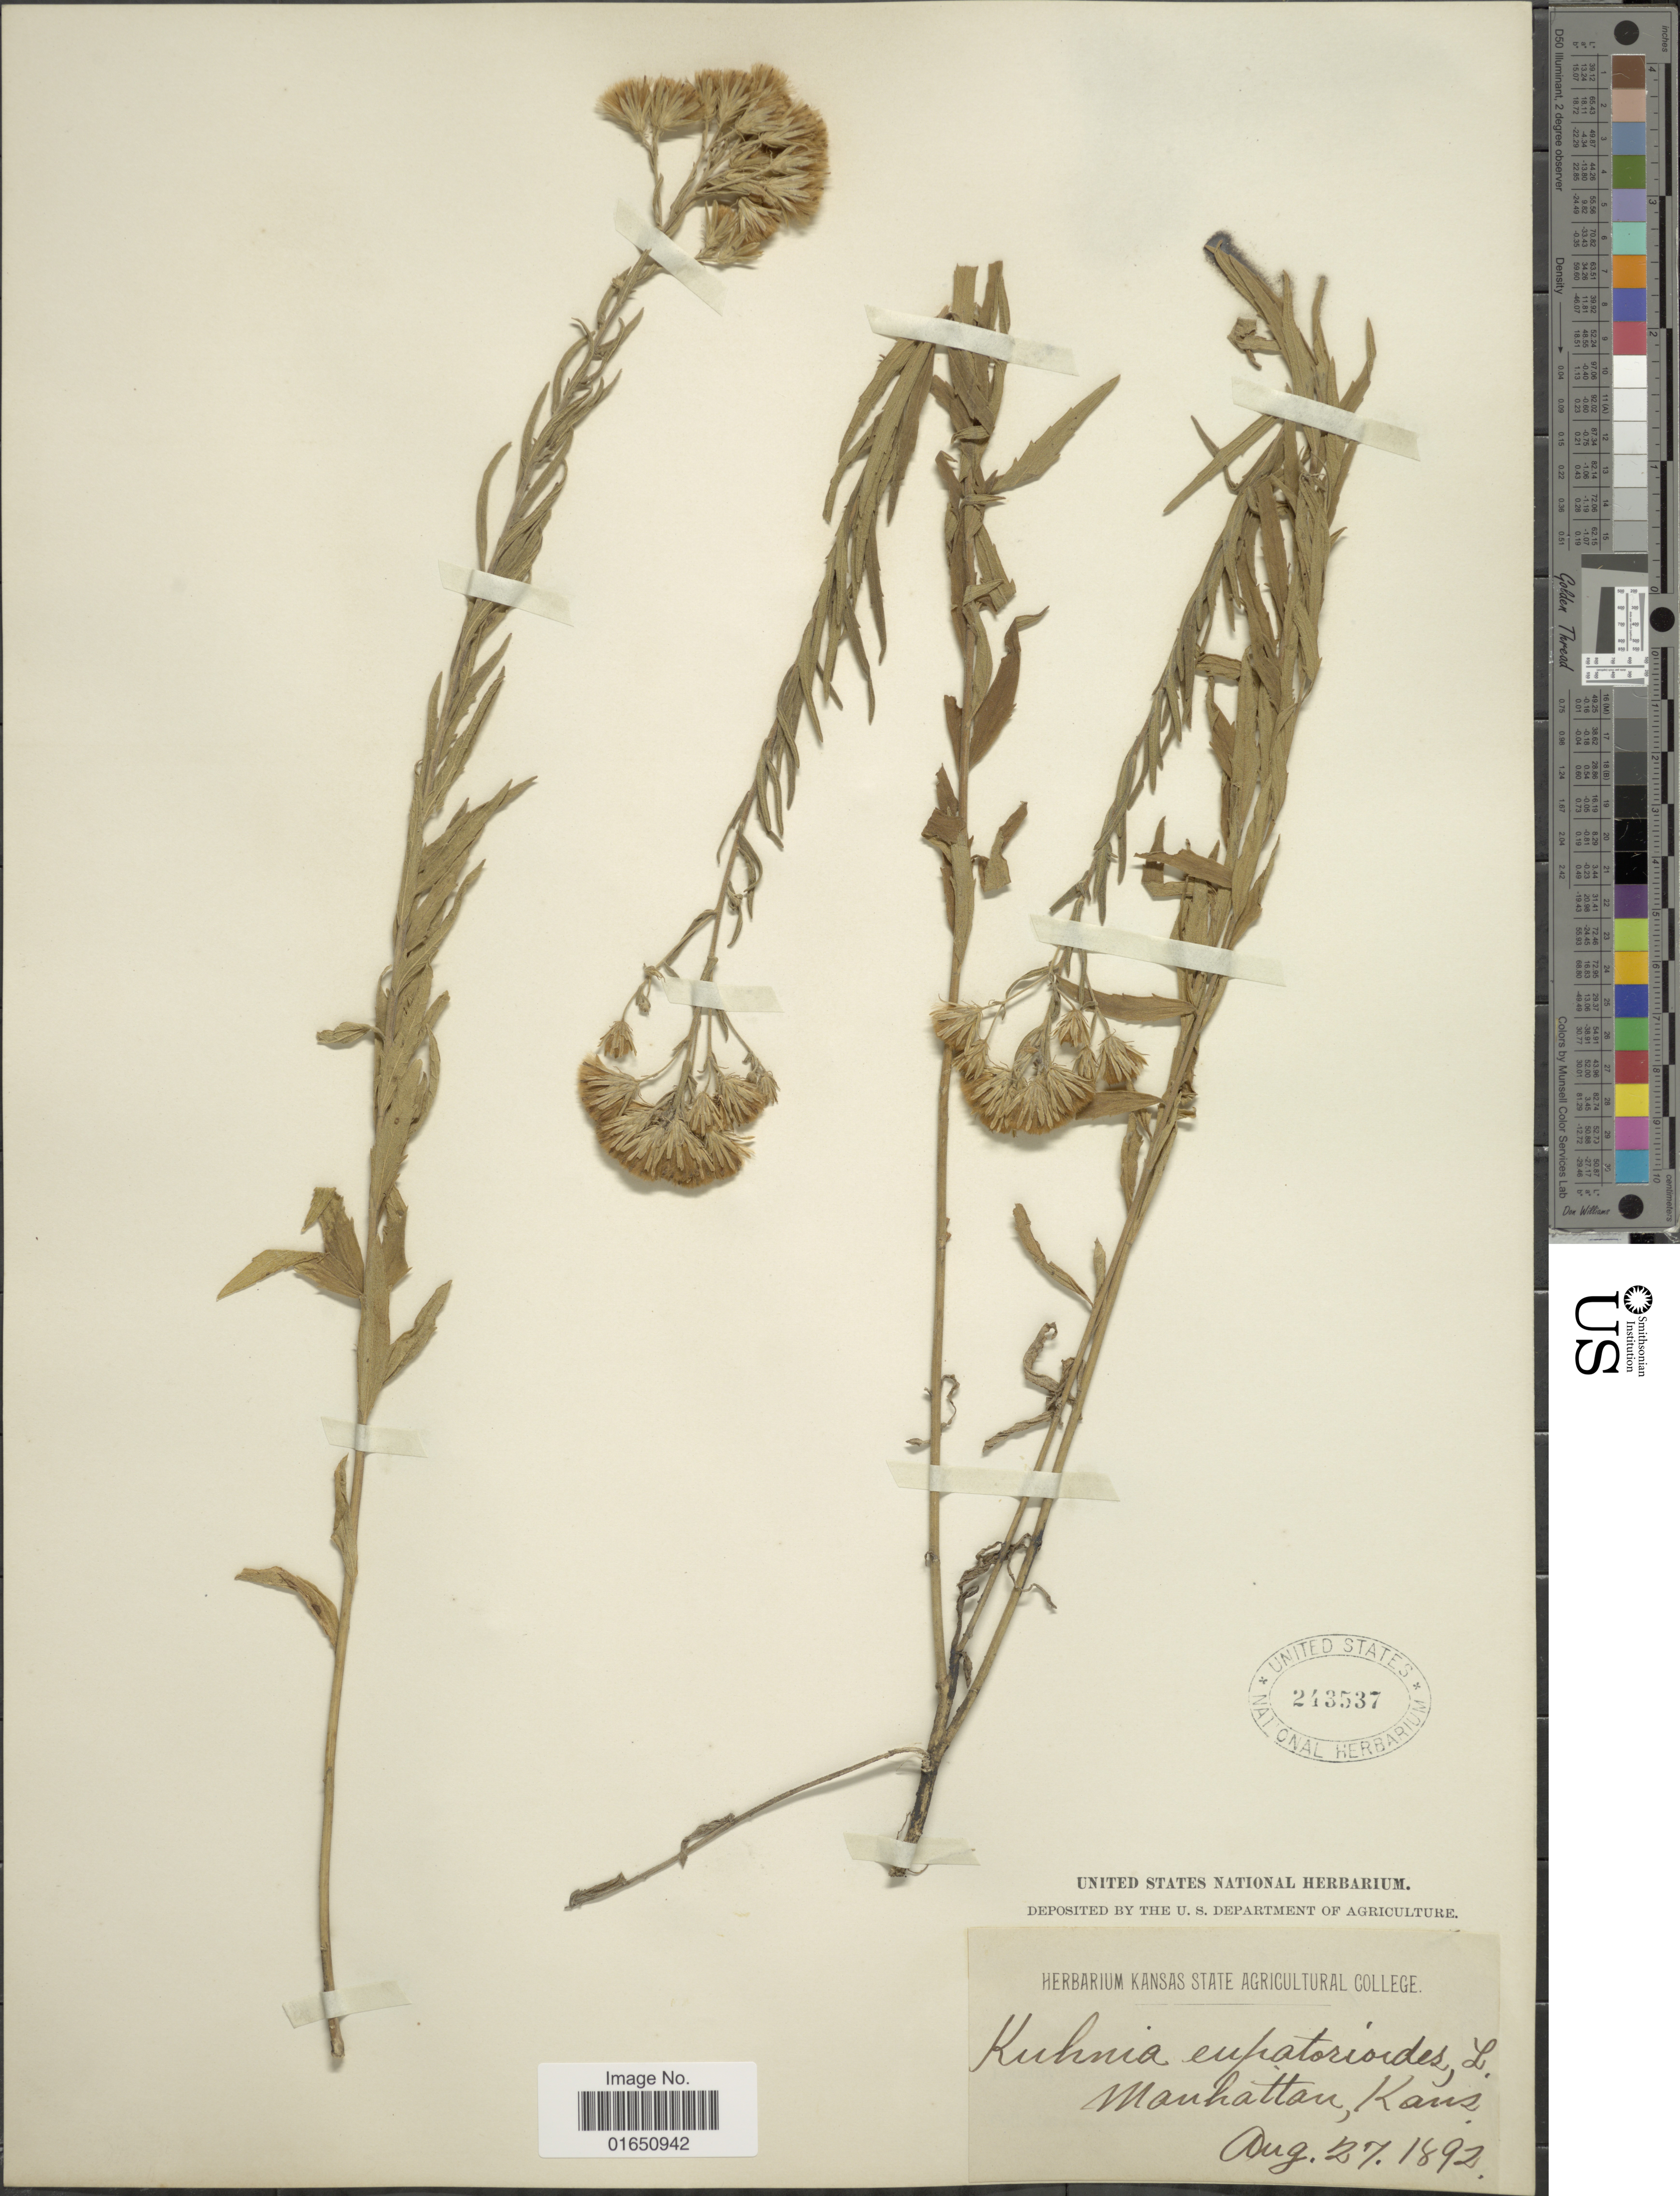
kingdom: Plantae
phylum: Tracheophyta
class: Magnoliopsida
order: Asterales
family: Asteraceae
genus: Brickellia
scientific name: Brickellia eupatorioides var. corymbulosa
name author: (Torr. & A. Gray) Shinners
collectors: ex herb. Kansas State Agricultural College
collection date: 1892-08-27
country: United States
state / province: Kansas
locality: Manhattan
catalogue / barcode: US 243537